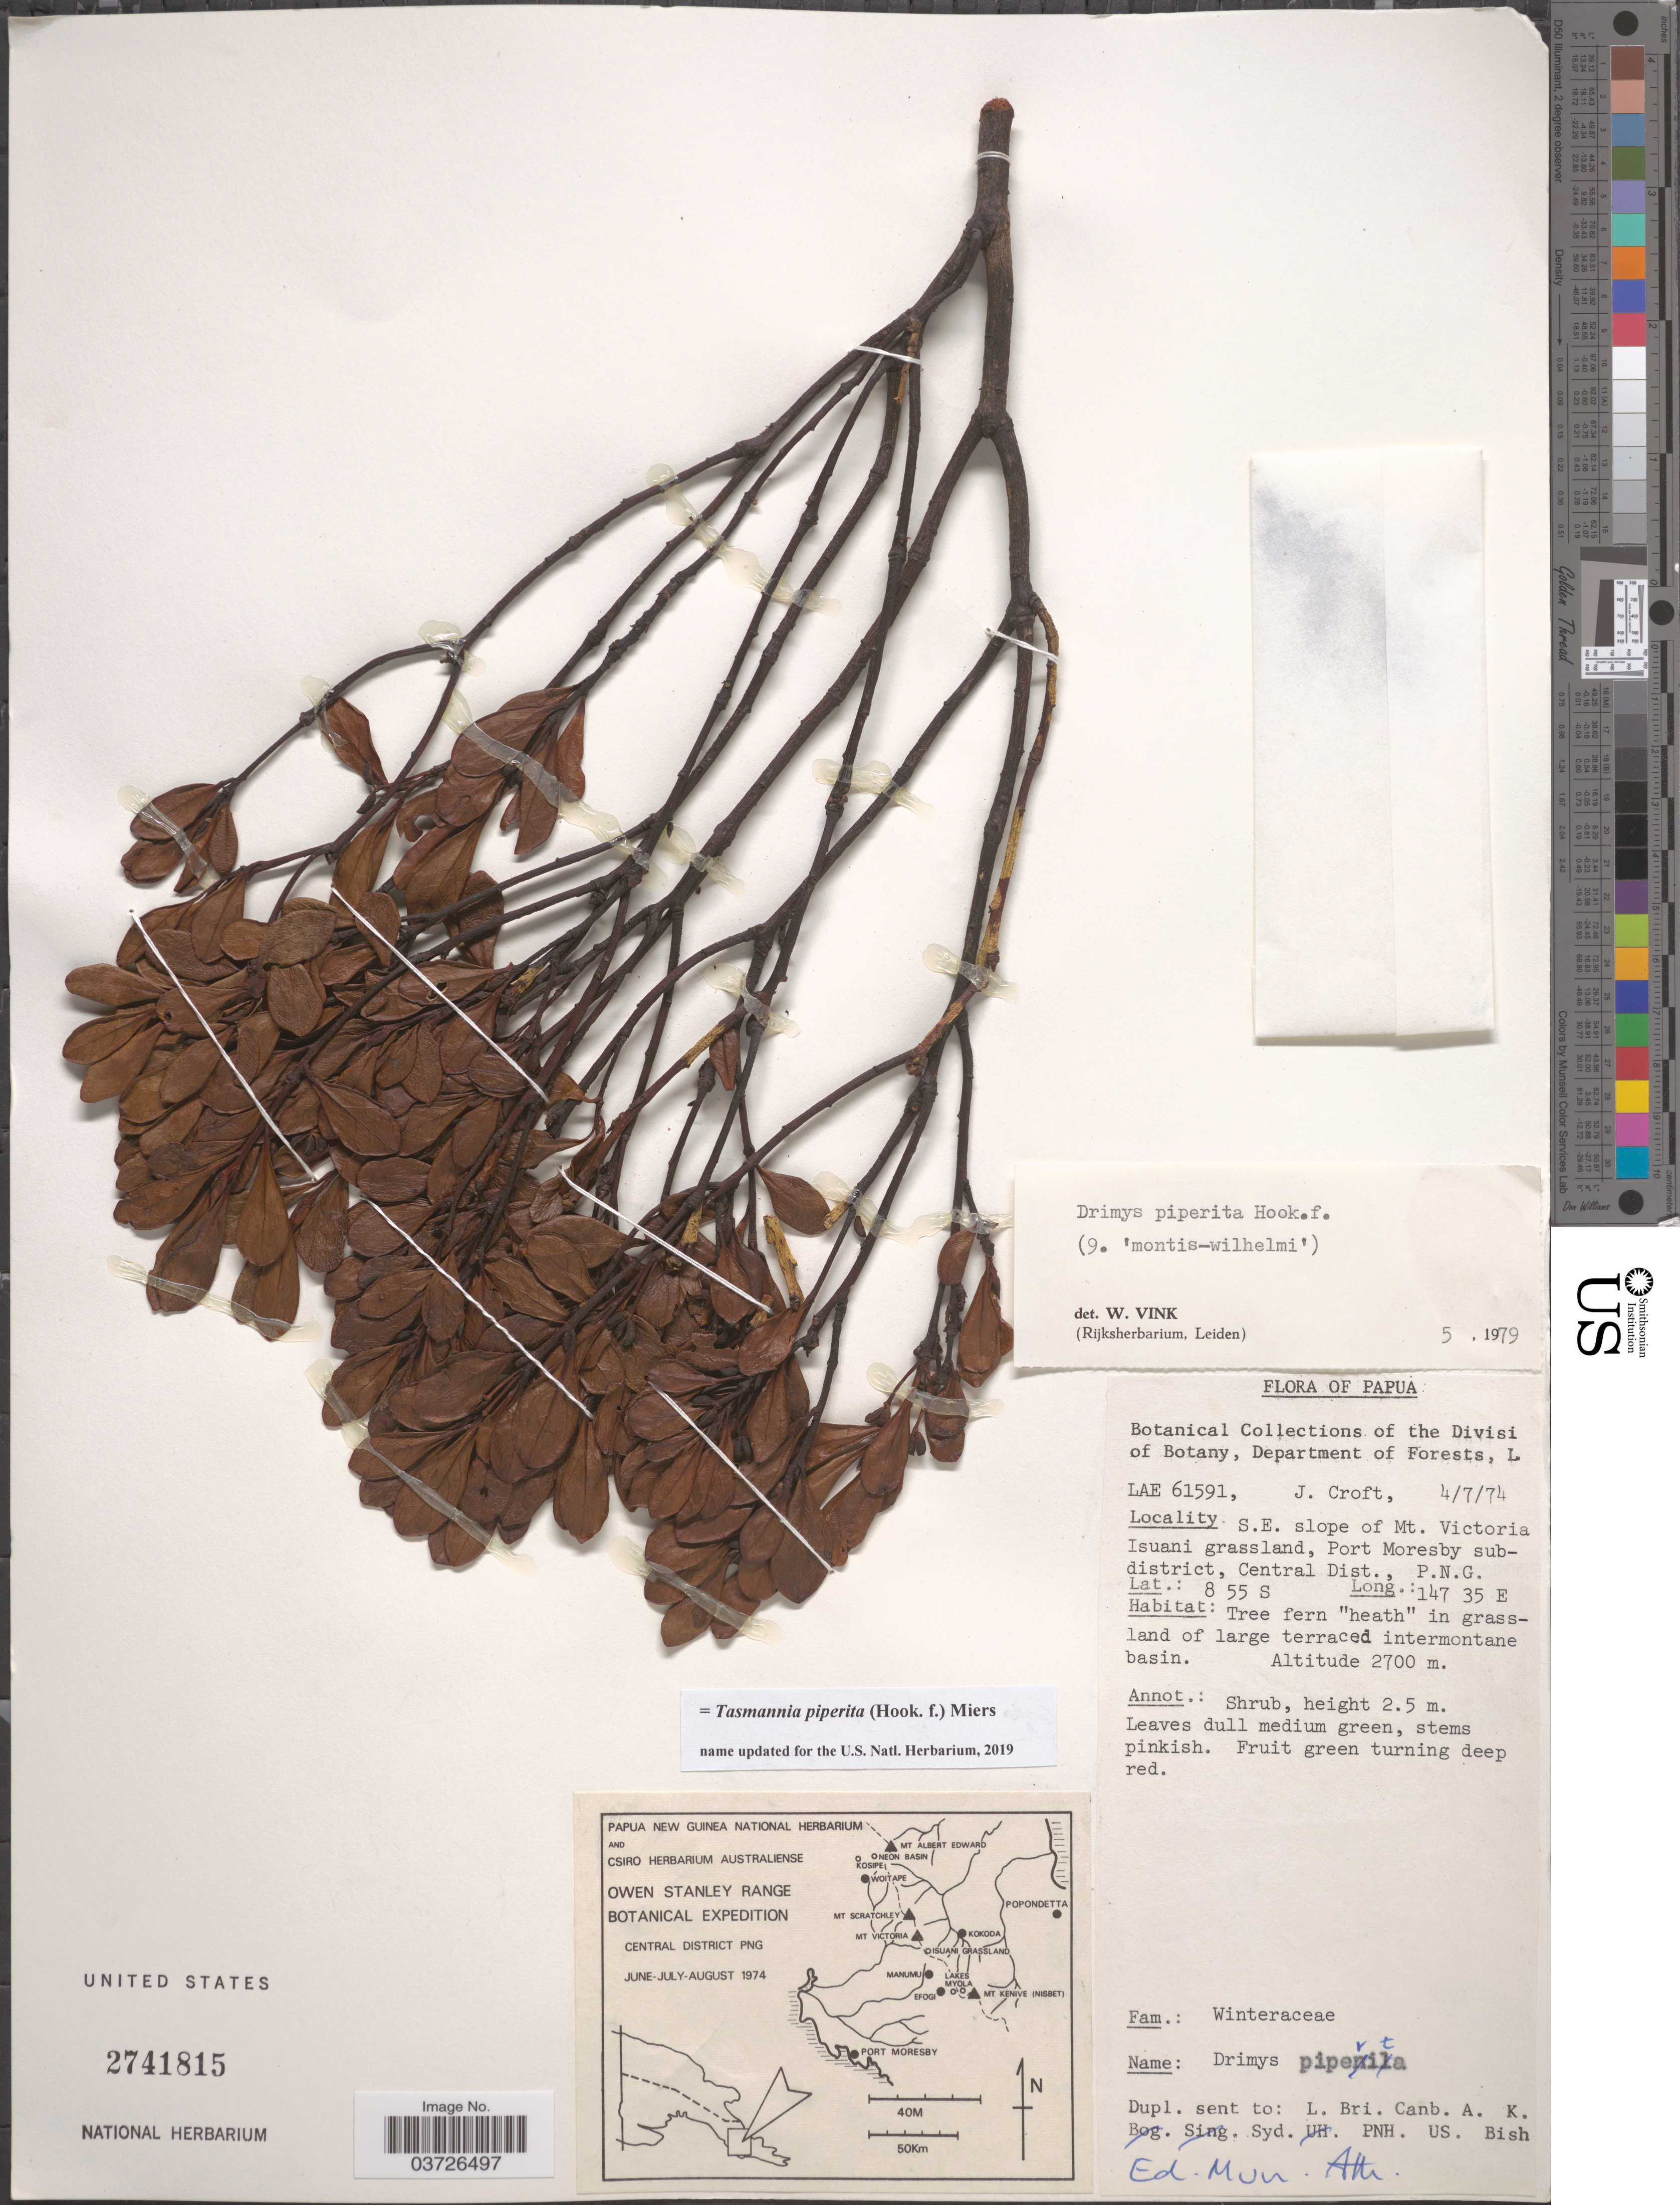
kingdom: Plantae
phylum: Tracheophyta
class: Magnoliopsida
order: Canellales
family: Winteraceae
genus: Tasmannia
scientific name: Tasmannia piperita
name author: (Hook. f.) Miers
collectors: J. Croft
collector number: LAE61591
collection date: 1974-07-04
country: Papua New Guinea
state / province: Central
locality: S.E. slope of Mt. Victoria Isuani grassland, Port Moresby subdistrict, Central Dist., P. N. G.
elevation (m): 2700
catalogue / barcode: US 2741815